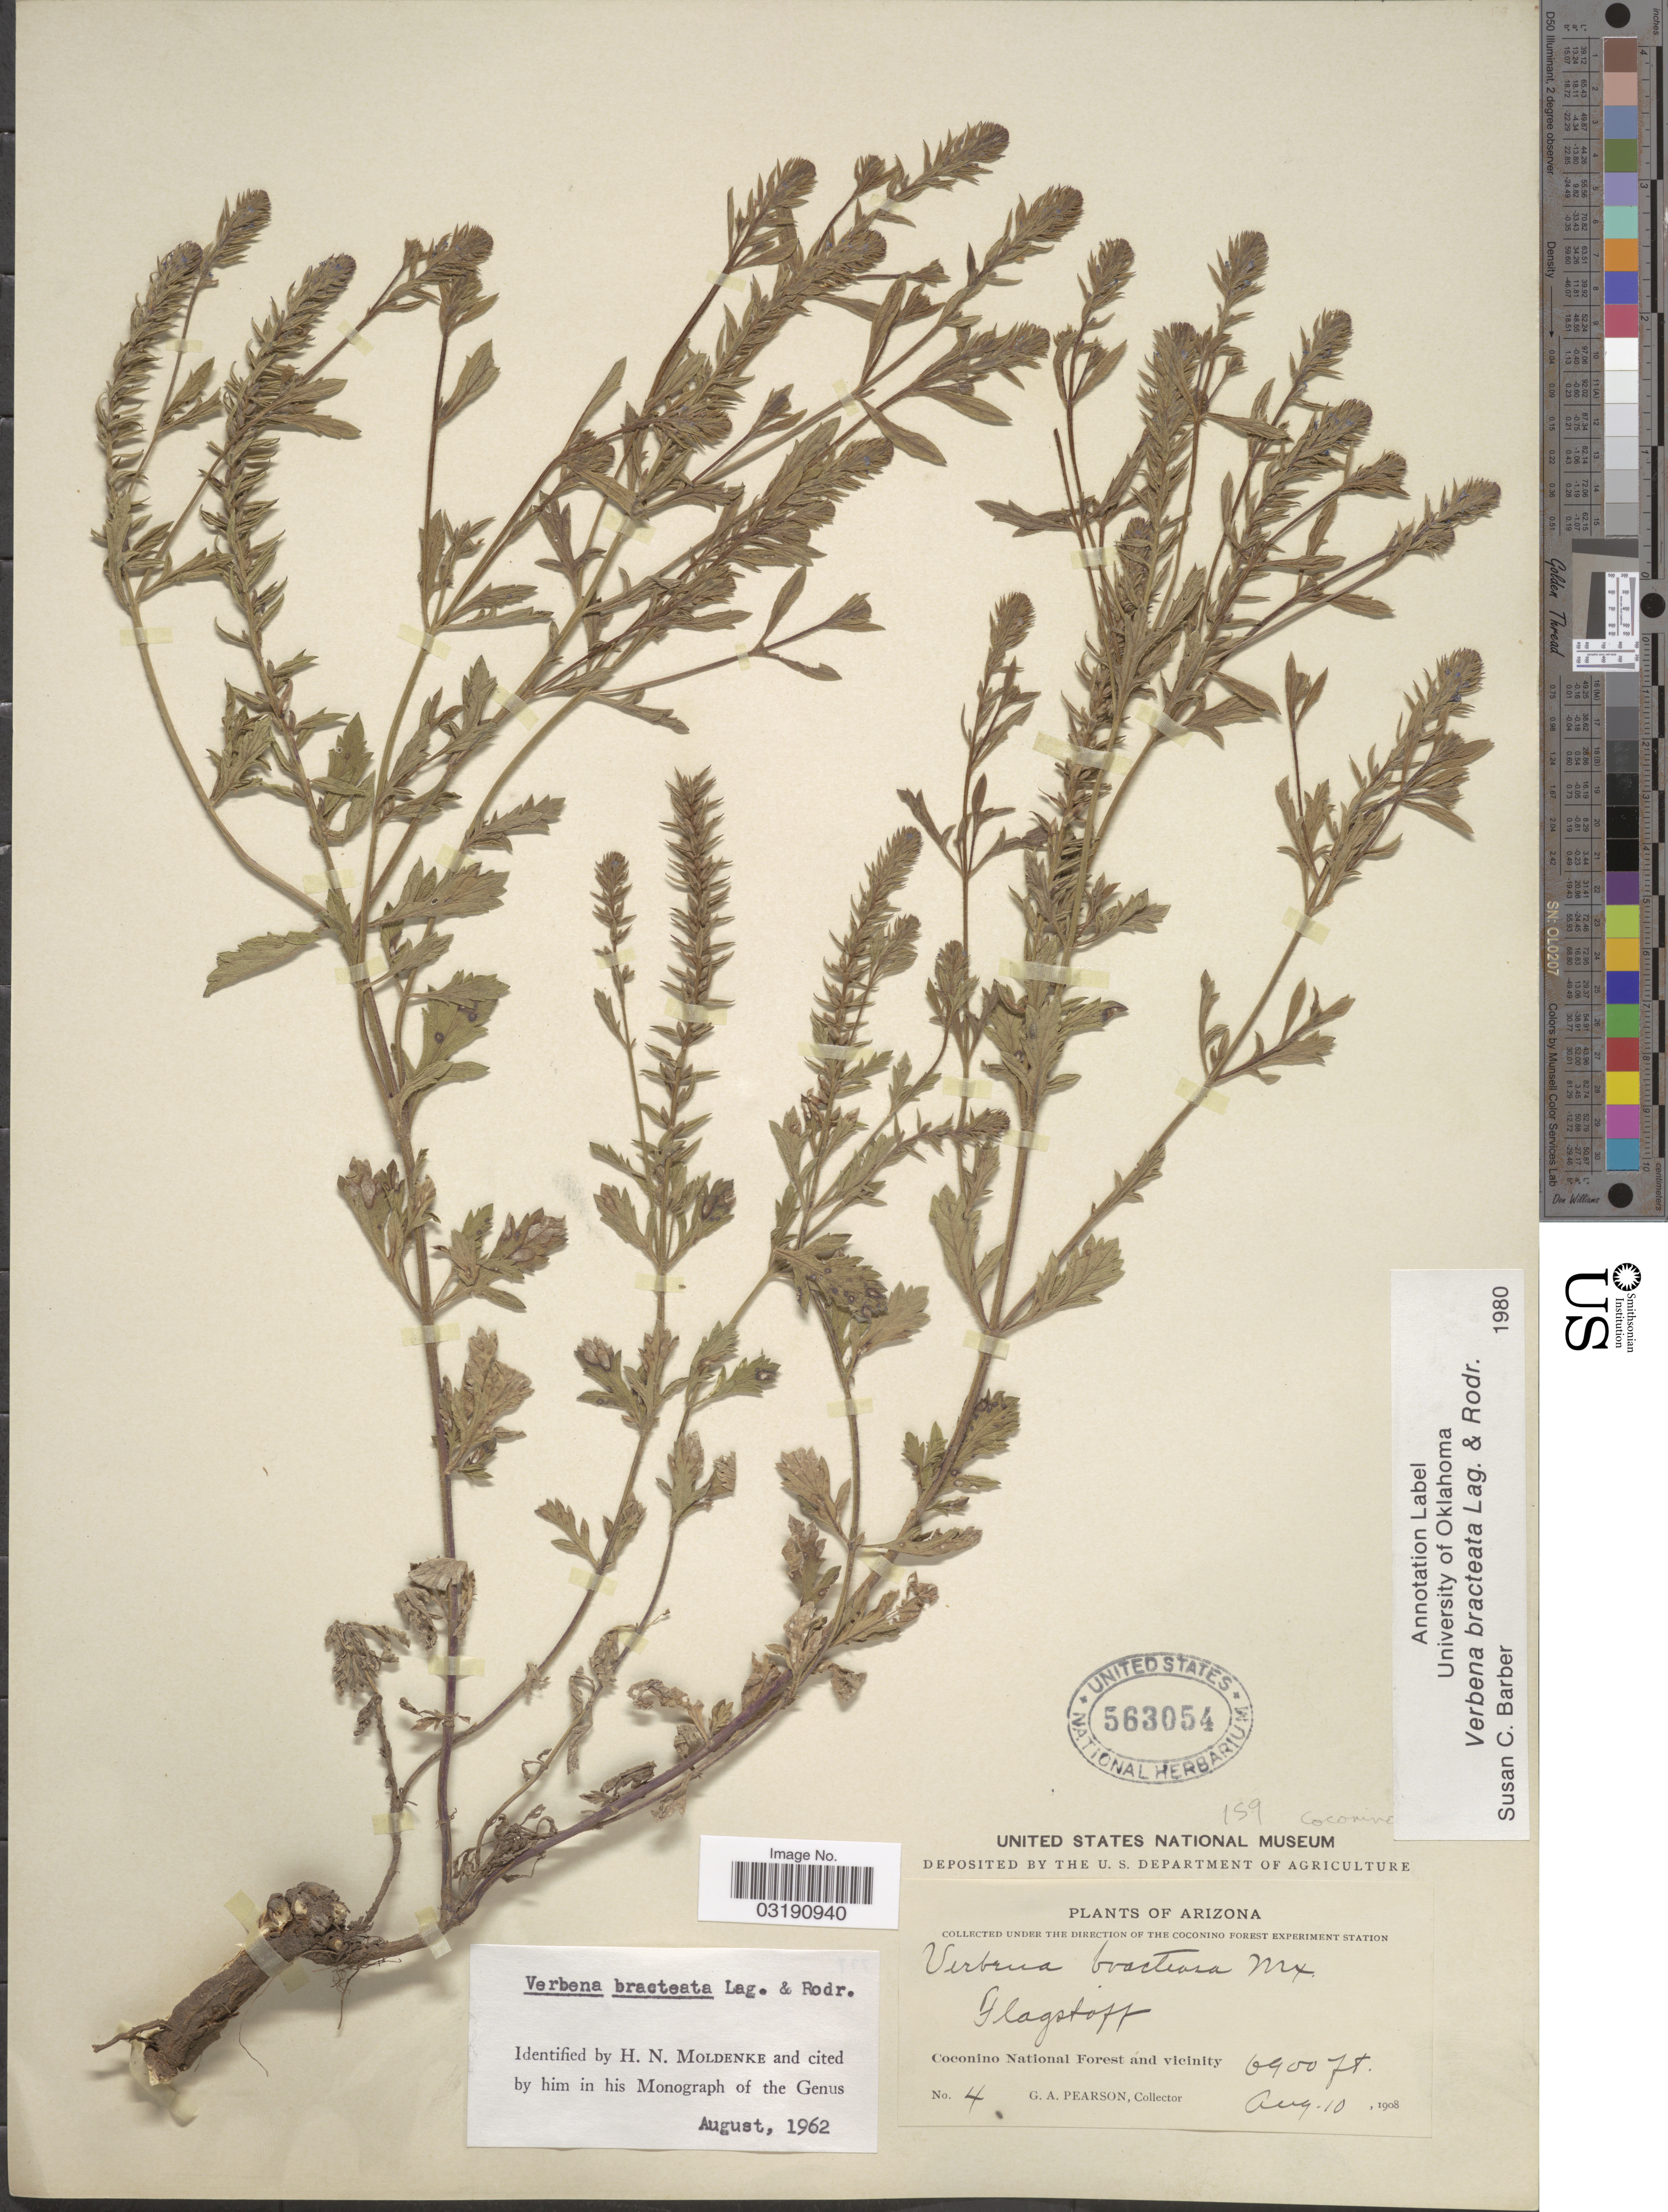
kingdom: Plantae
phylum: Tracheophyta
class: Magnoliopsida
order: Lamiales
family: Verbenaceae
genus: Verbena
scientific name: Verbena bracteata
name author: Cav. ex Lag. & Rodr.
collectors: G. Pearson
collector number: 4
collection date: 1908-08-10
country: United States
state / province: Arizona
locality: Flagstaff. Coconino National Forest and vicinity. Coconino [illegible text]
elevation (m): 2103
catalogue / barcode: US 563054